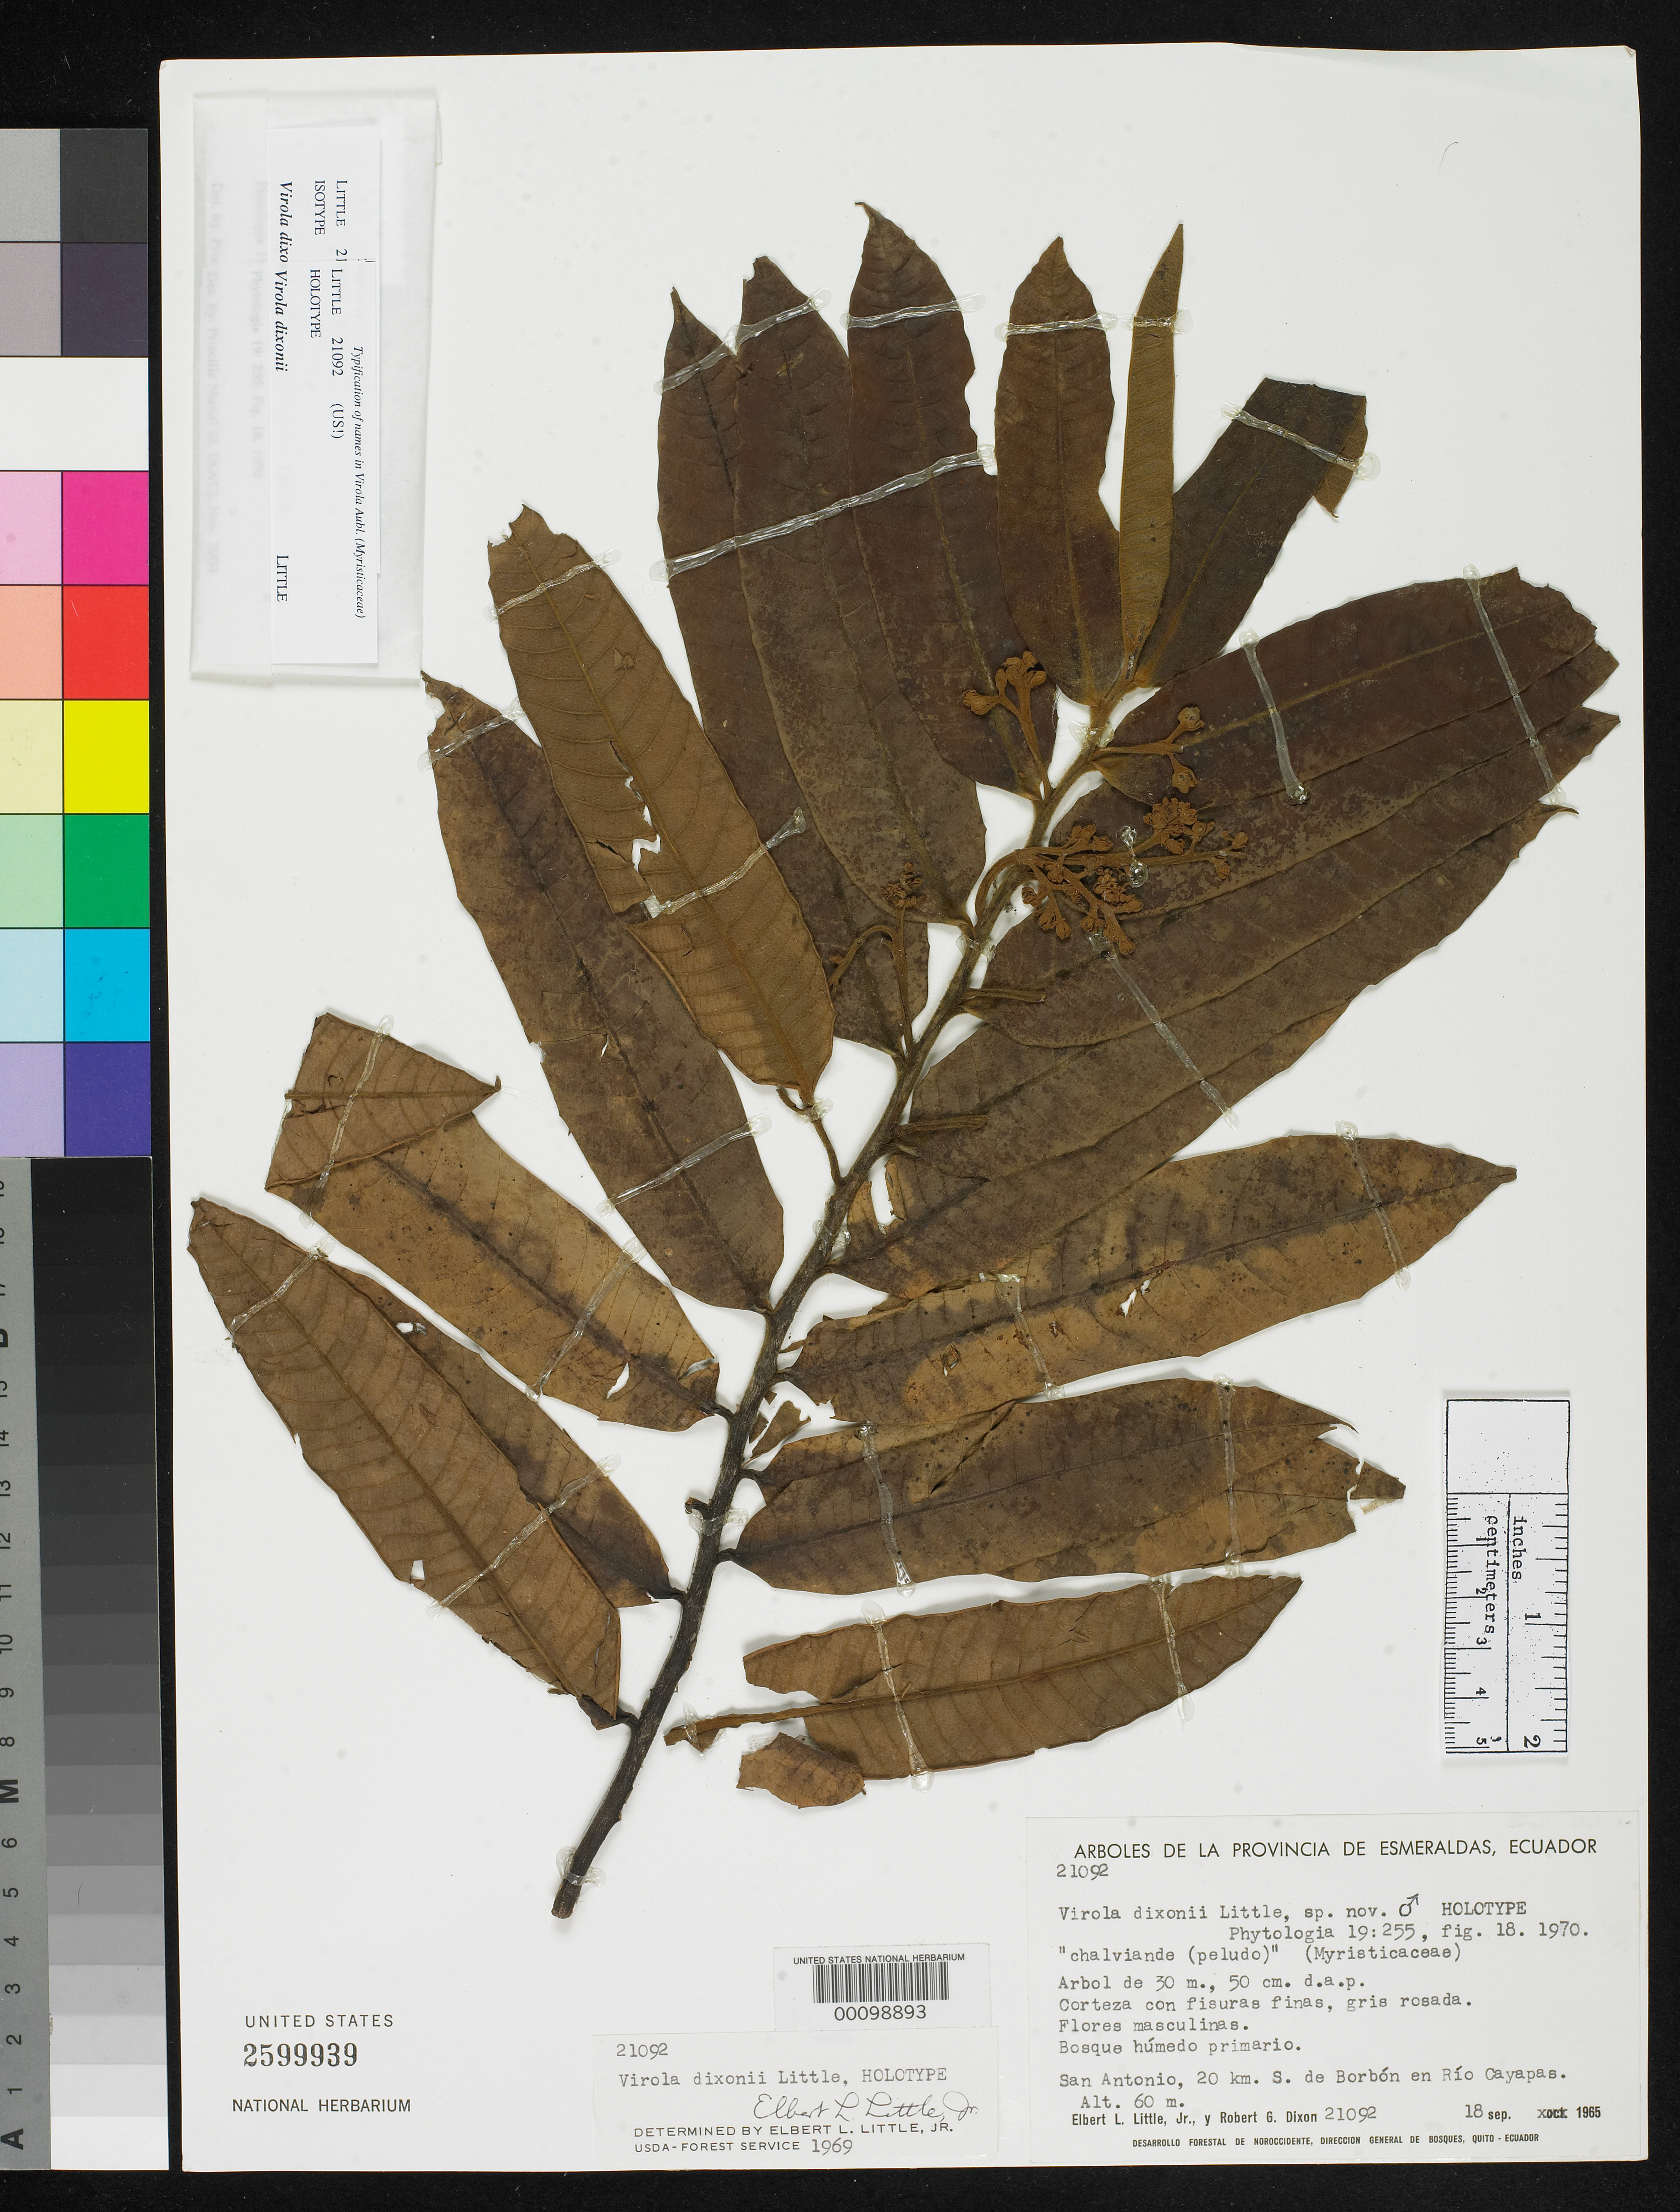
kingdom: Plantae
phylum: Tracheophyta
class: Magnoliopsida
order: Magnoliales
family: Myristicaceae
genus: Virola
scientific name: Virola dixonii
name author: Little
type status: Holotype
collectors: E. L. Little & R. G. Dixon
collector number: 21092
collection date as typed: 18 Sep 1965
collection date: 1965-09-18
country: Ecuador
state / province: Esmeraldas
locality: San Antonia, S of Borbon at Rio Cayapas.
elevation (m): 60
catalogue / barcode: US 2599939